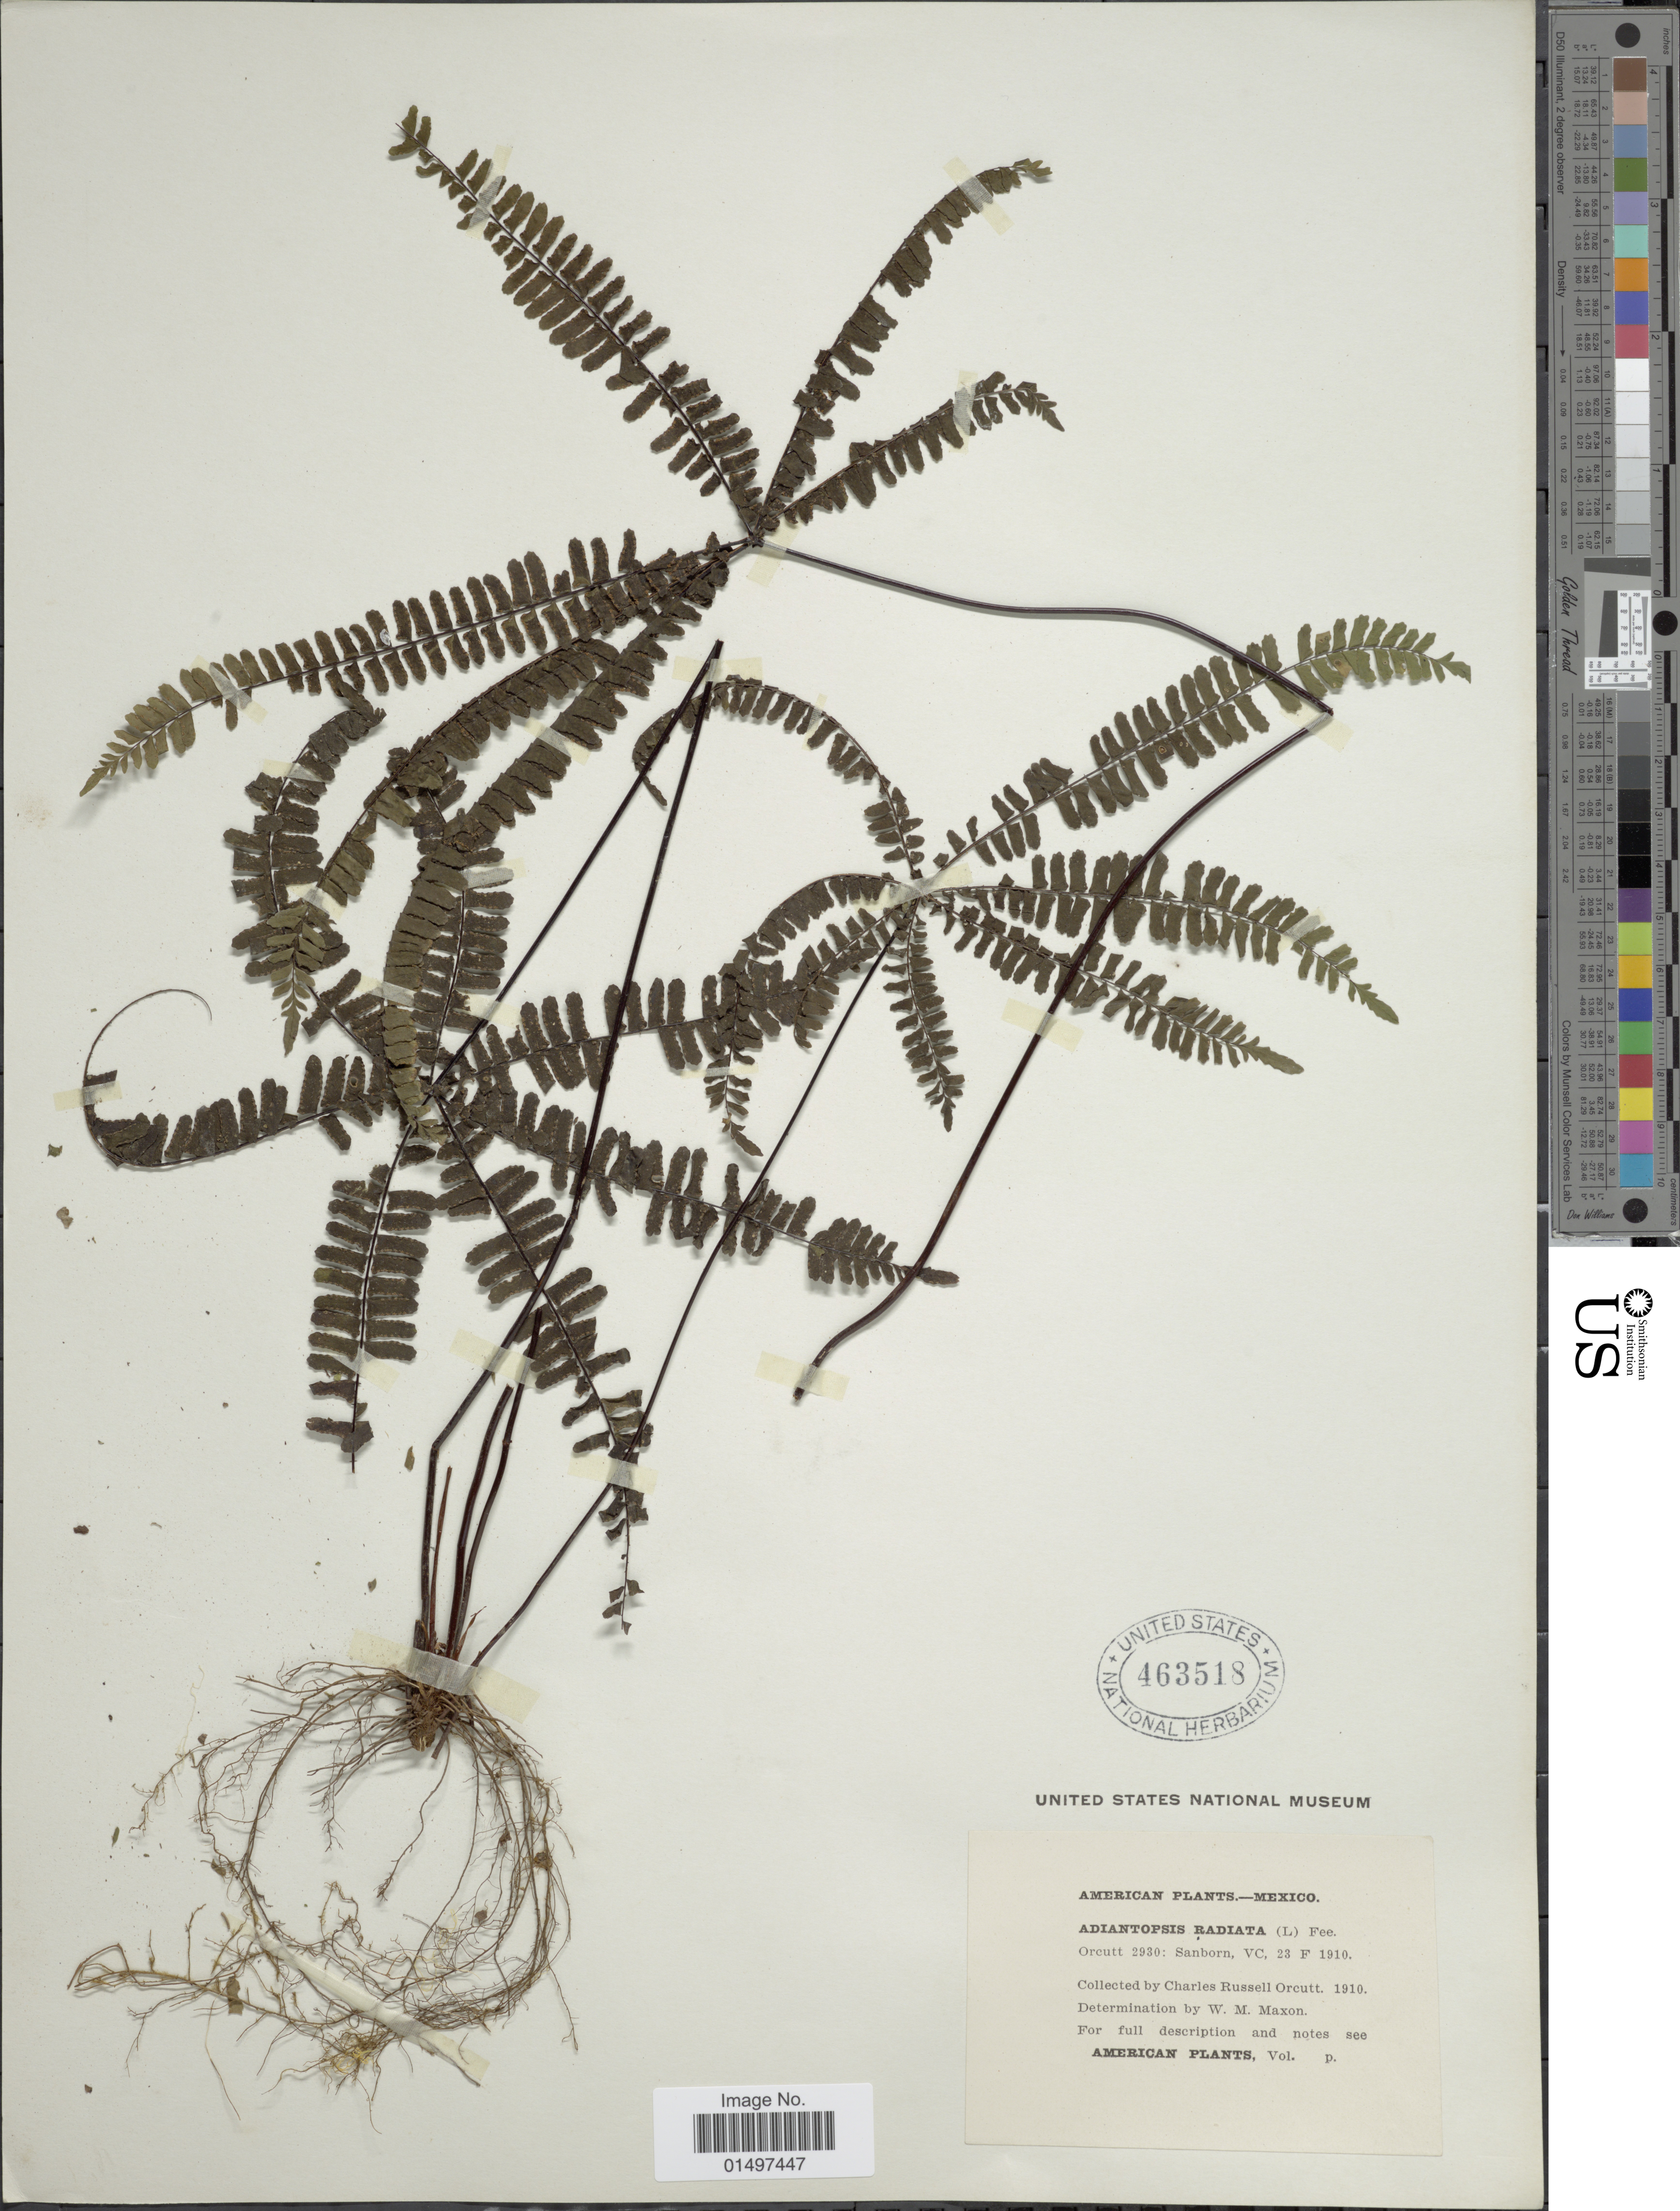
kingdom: Plantae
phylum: Tracheophyta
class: Polypodiopsida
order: Polypodiales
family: Pteridaceae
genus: Adiantopsis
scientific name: Adiantopsis radiata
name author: (L.) Fée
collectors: C. R. Orcutt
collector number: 2930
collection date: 1910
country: Mexico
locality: Sanborn, VC, 23 F.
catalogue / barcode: US 463518